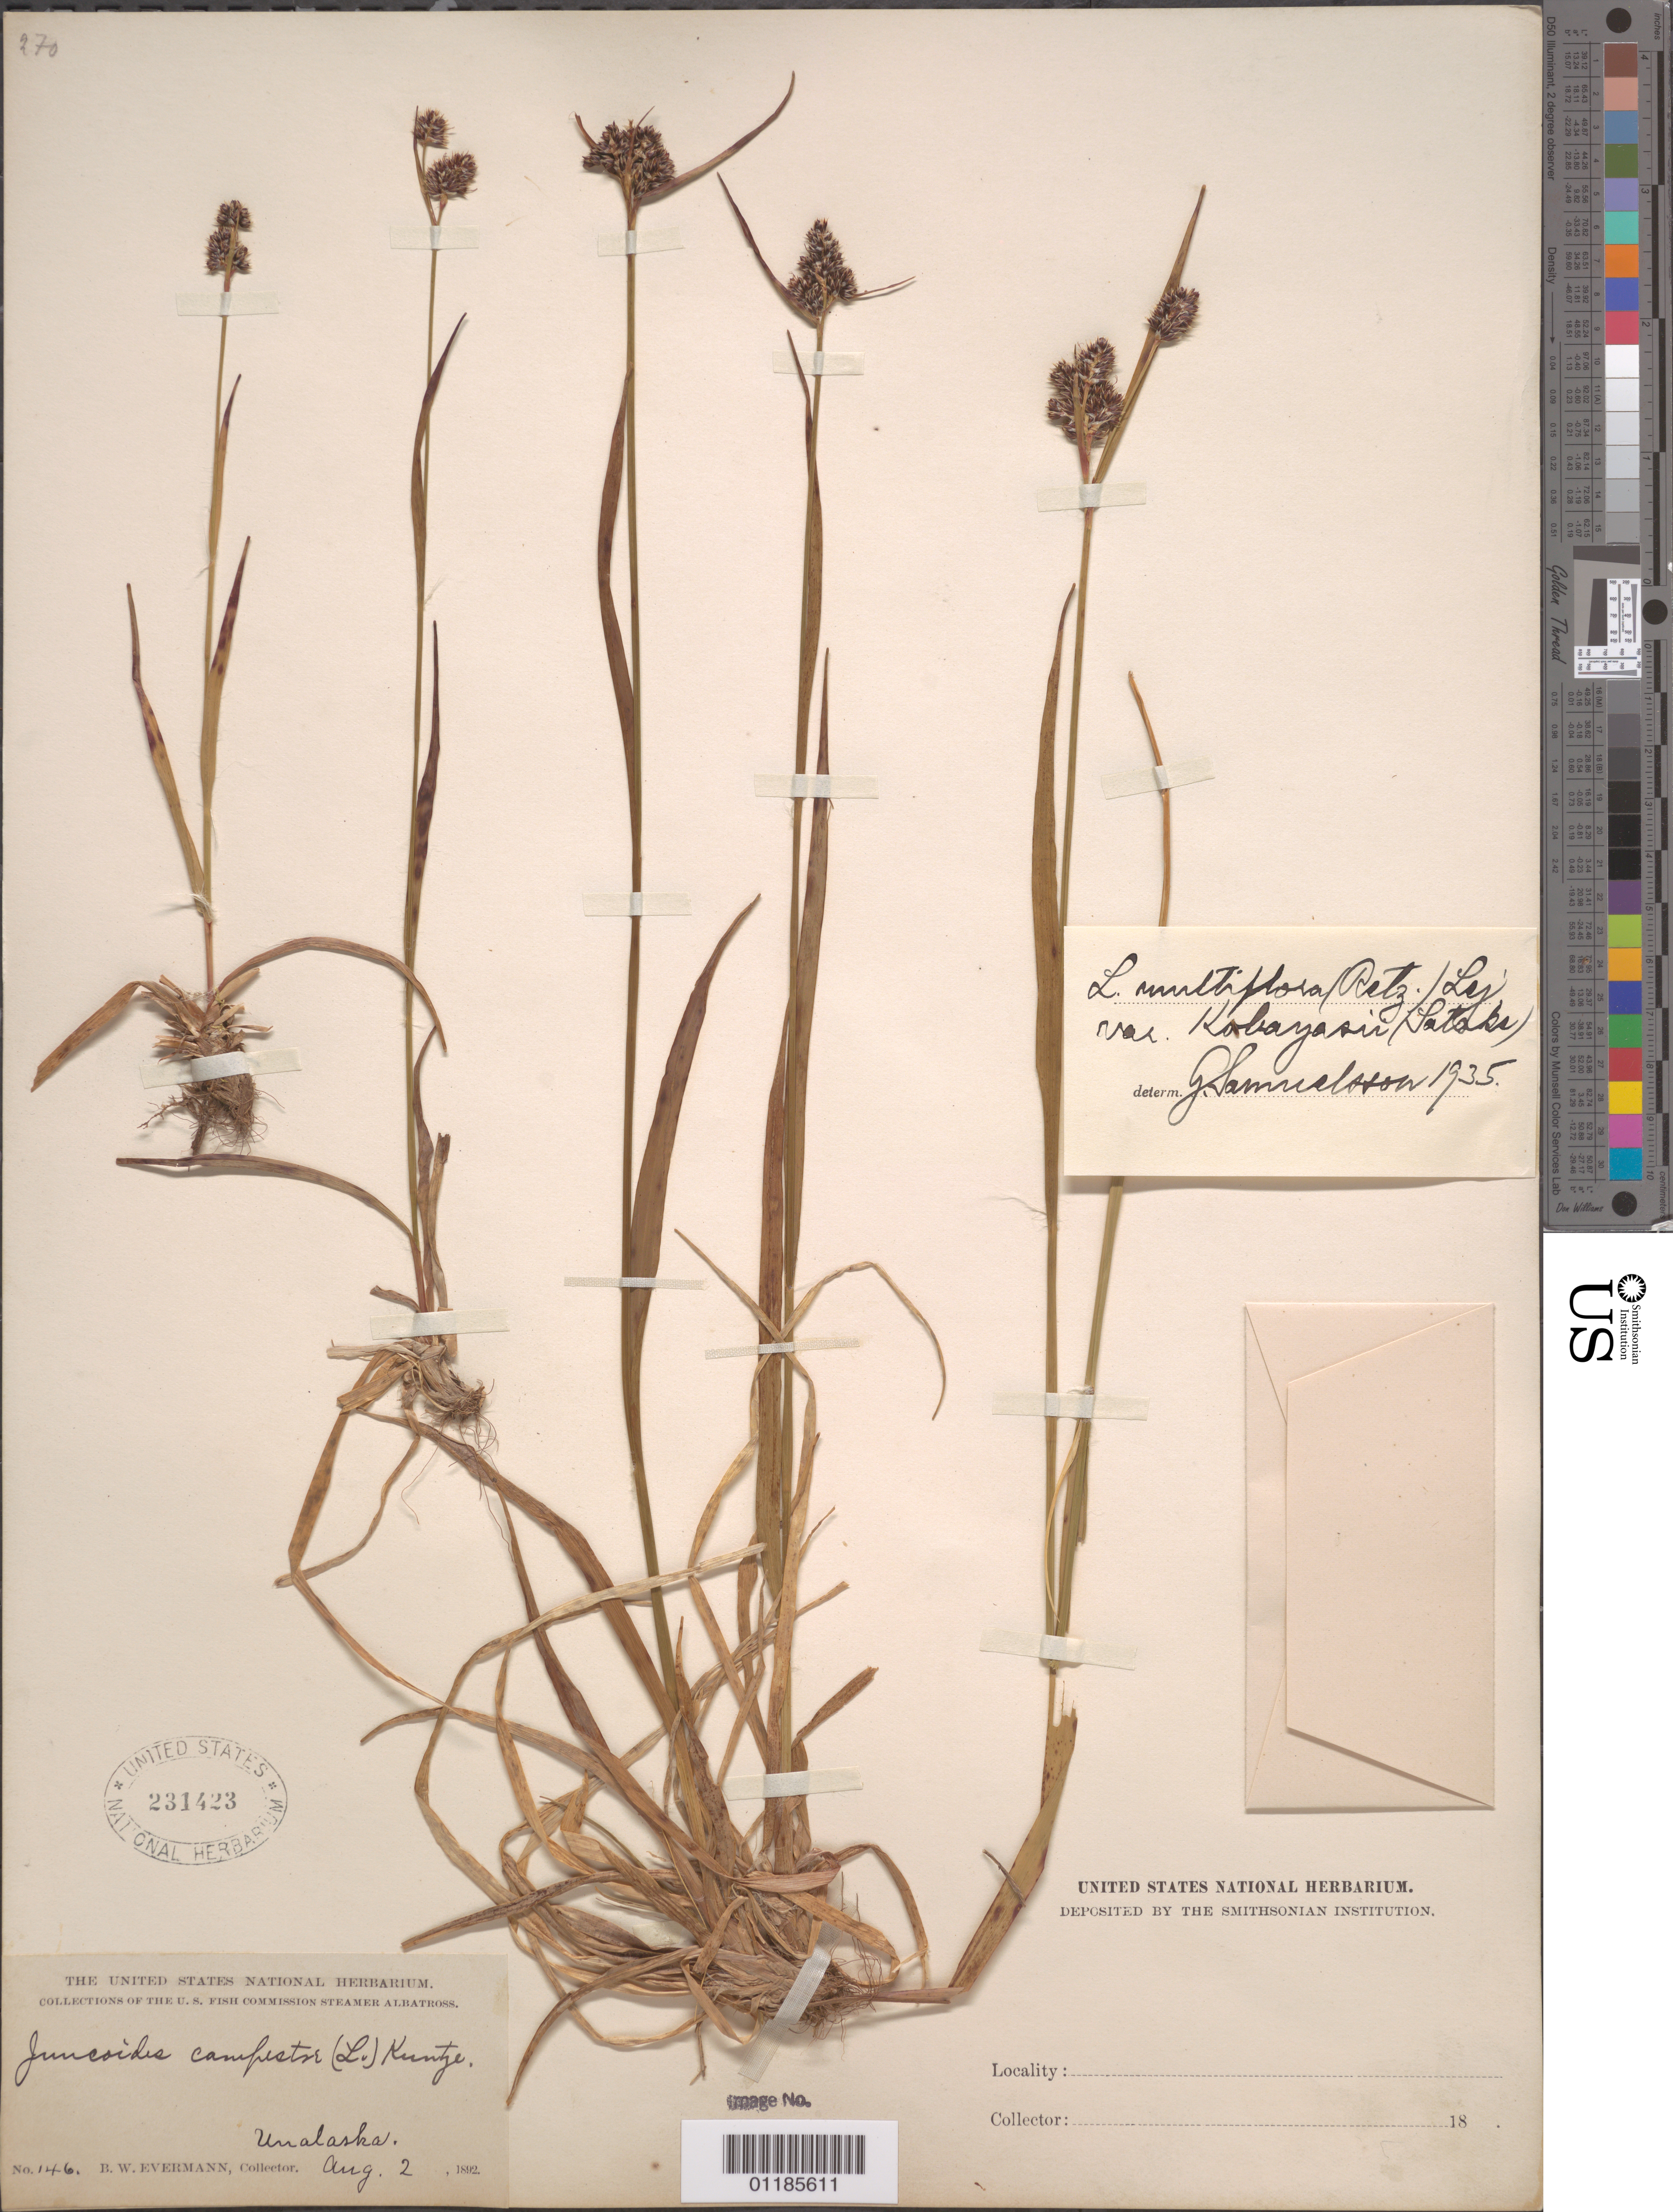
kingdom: Plantae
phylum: Tracheophyta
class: Liliopsida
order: Poales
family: Juncaceae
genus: Luzula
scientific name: Luzula multiflora var. kobayasii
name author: (Satake) Sam.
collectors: B. W. Evermann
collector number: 146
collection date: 1892-08-02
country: United States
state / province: Alaska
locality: Unalaska.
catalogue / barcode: US 231423